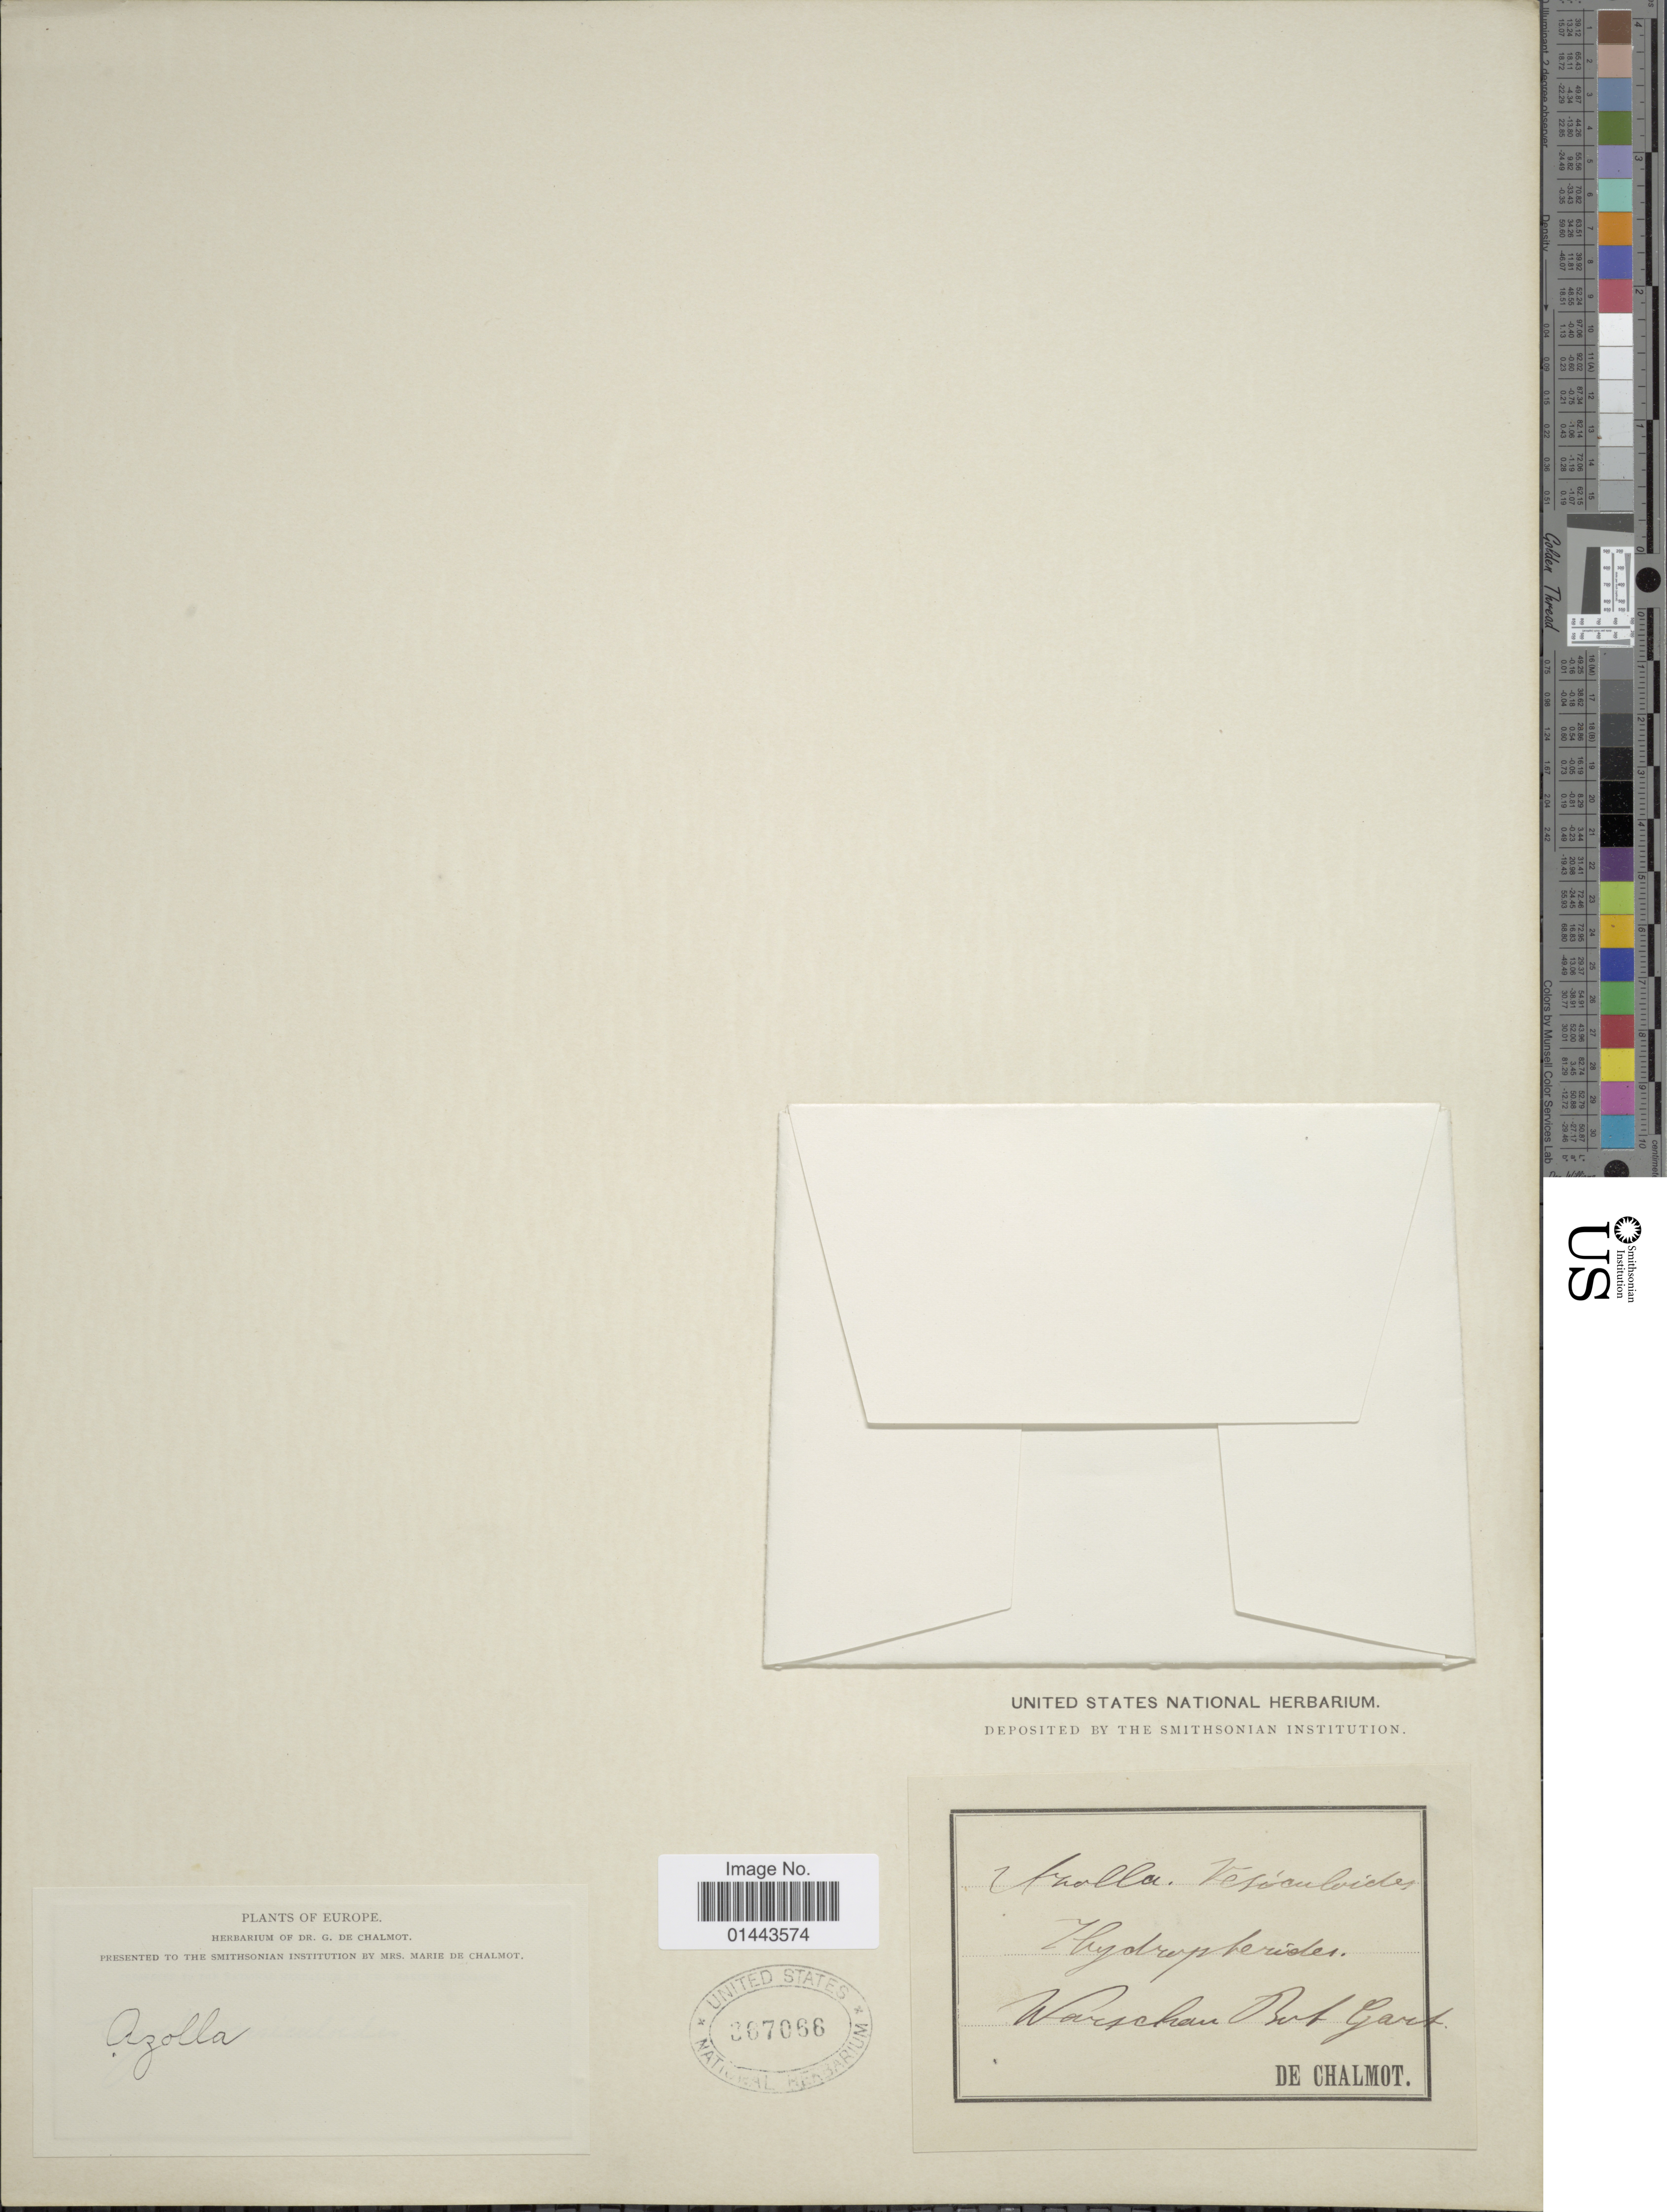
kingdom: Plantae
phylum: Tracheophyta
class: Polypodiopsida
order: Salviniales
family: Salviniaceae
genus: Azolla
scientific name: Azolla caroliniana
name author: Willd.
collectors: G. de Chalmot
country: Poland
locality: Europe. Warschau Bot. Gart. [interpreted]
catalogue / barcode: US 367066